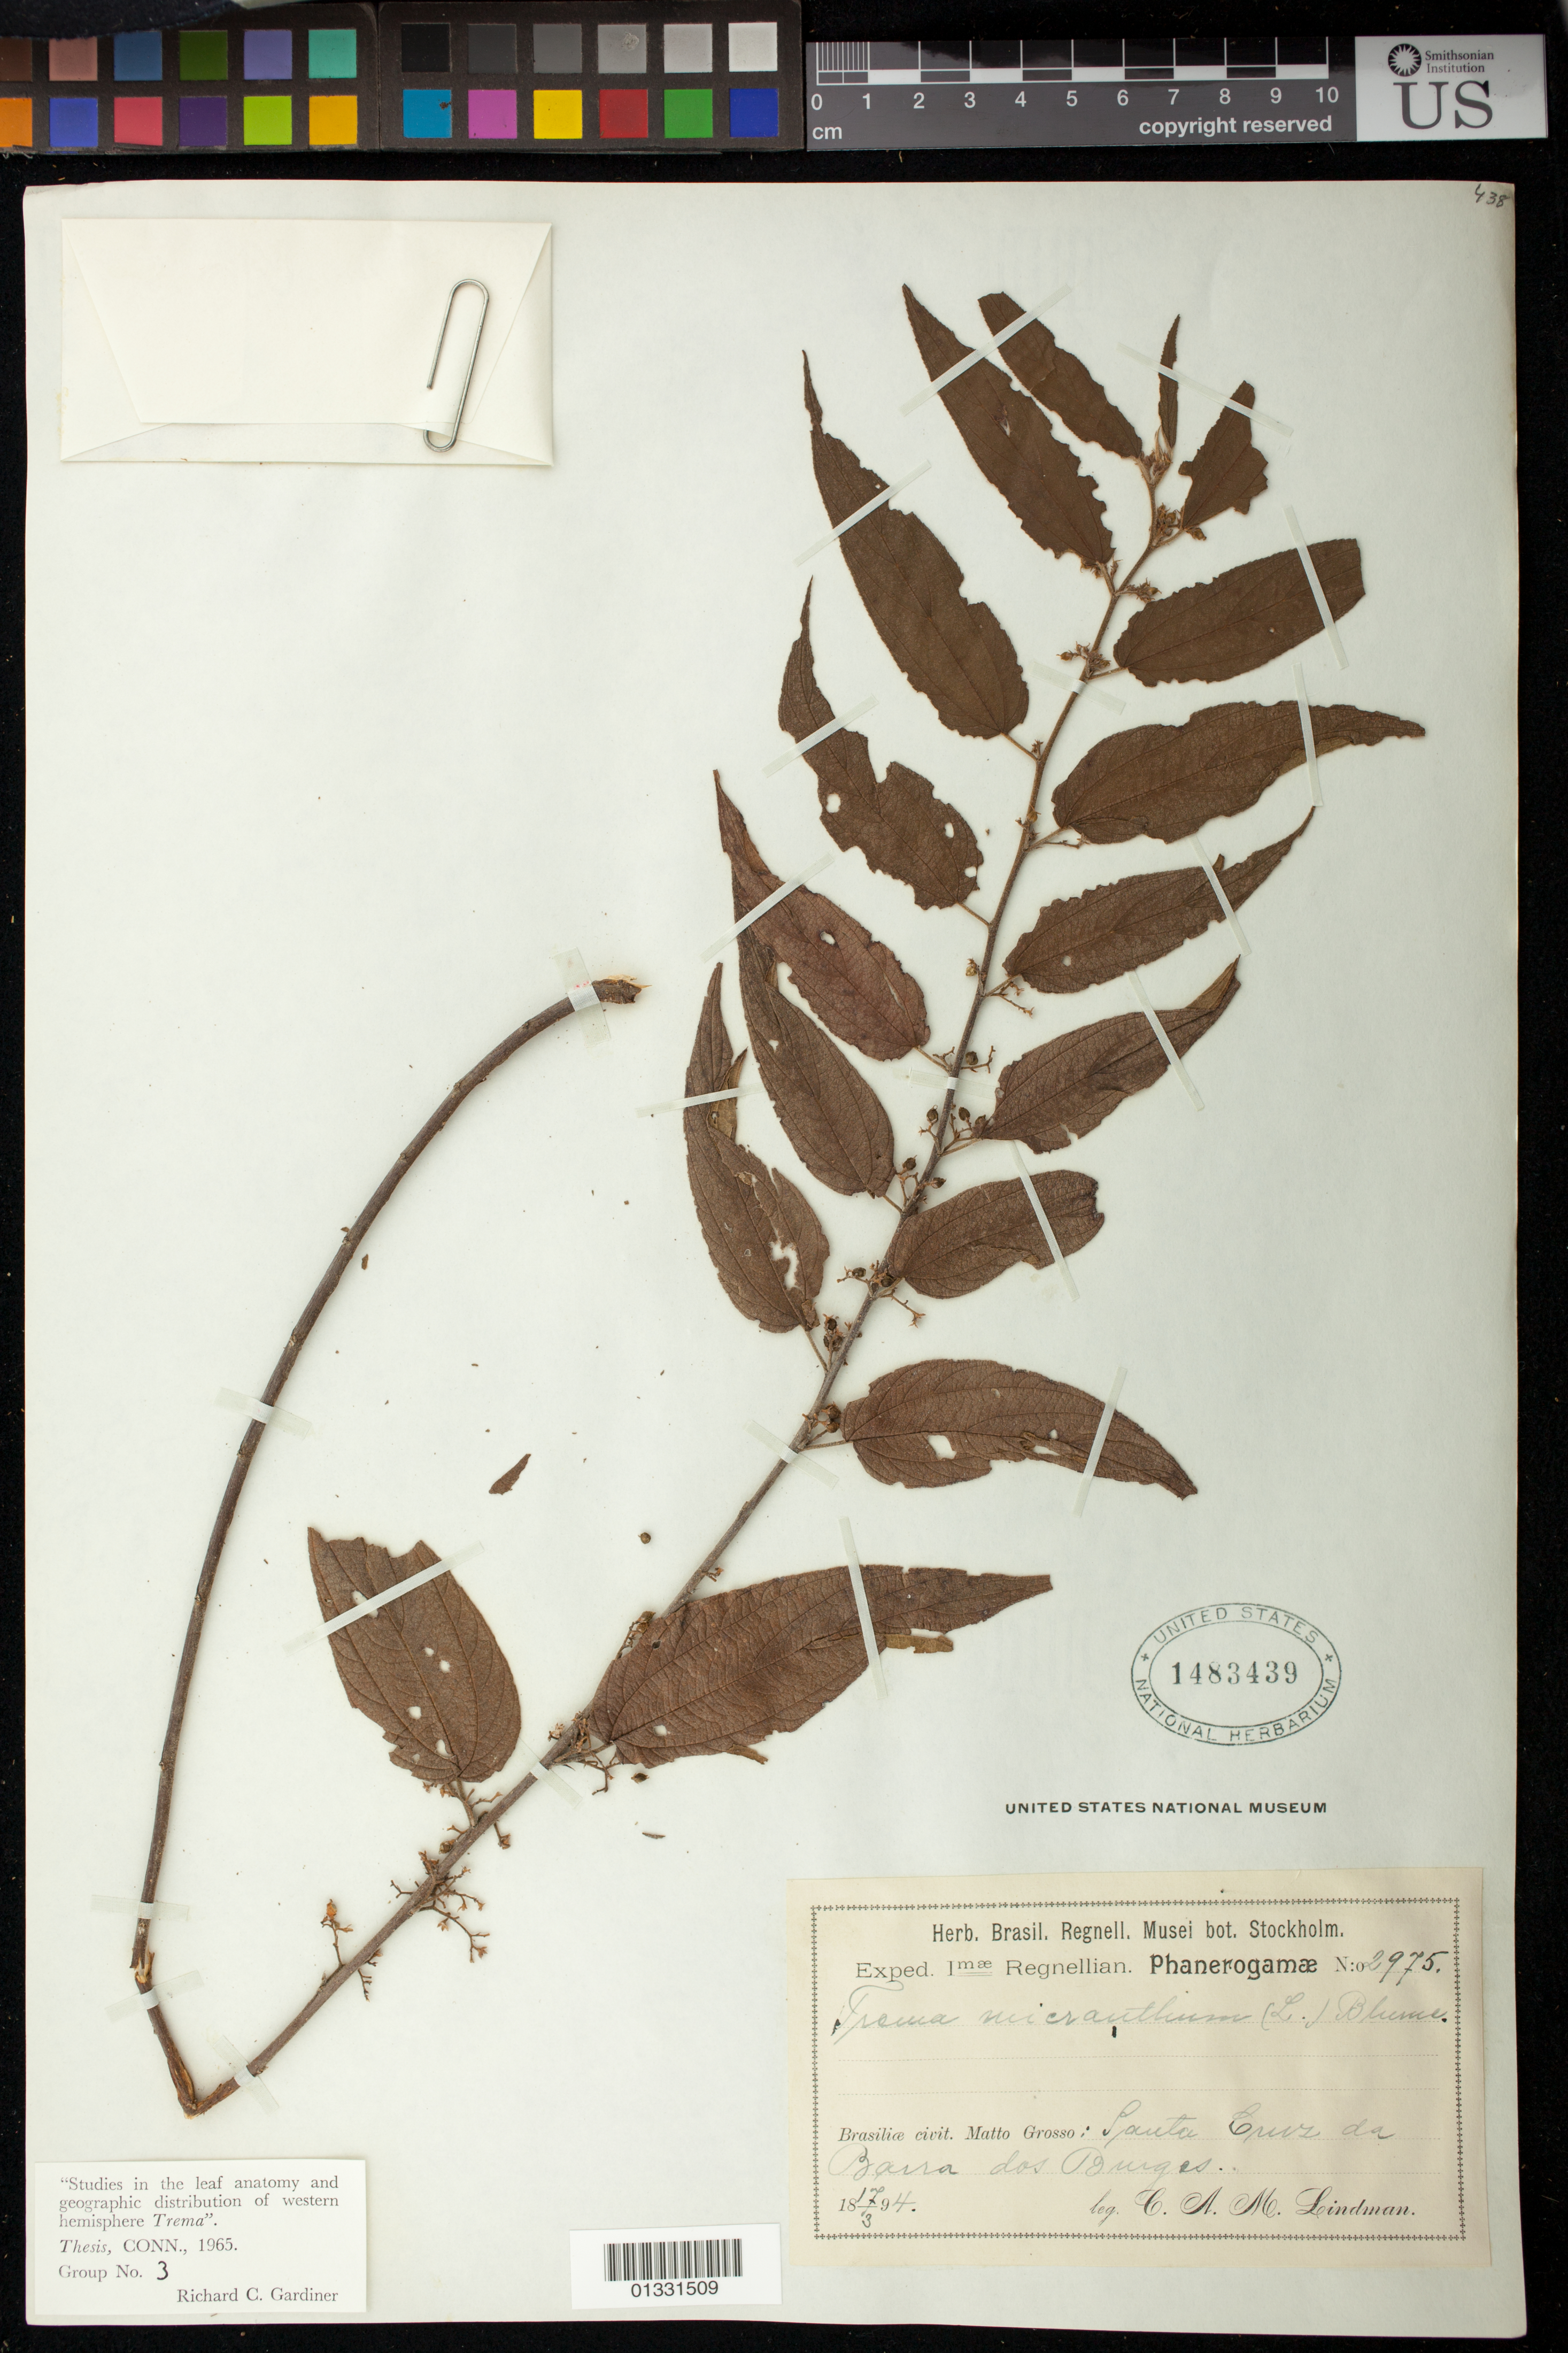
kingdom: Plantae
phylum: Tracheophyta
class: Magnoliopsida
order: Rosales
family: Cannabaceae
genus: Trema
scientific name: Trema micranthum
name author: (L.) Blume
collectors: C. A. M. Lindman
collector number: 2975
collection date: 1894-03-17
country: Brazil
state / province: Mato Grosso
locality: Santa Cruz da Barra dos Bugres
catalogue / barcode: US 1483439